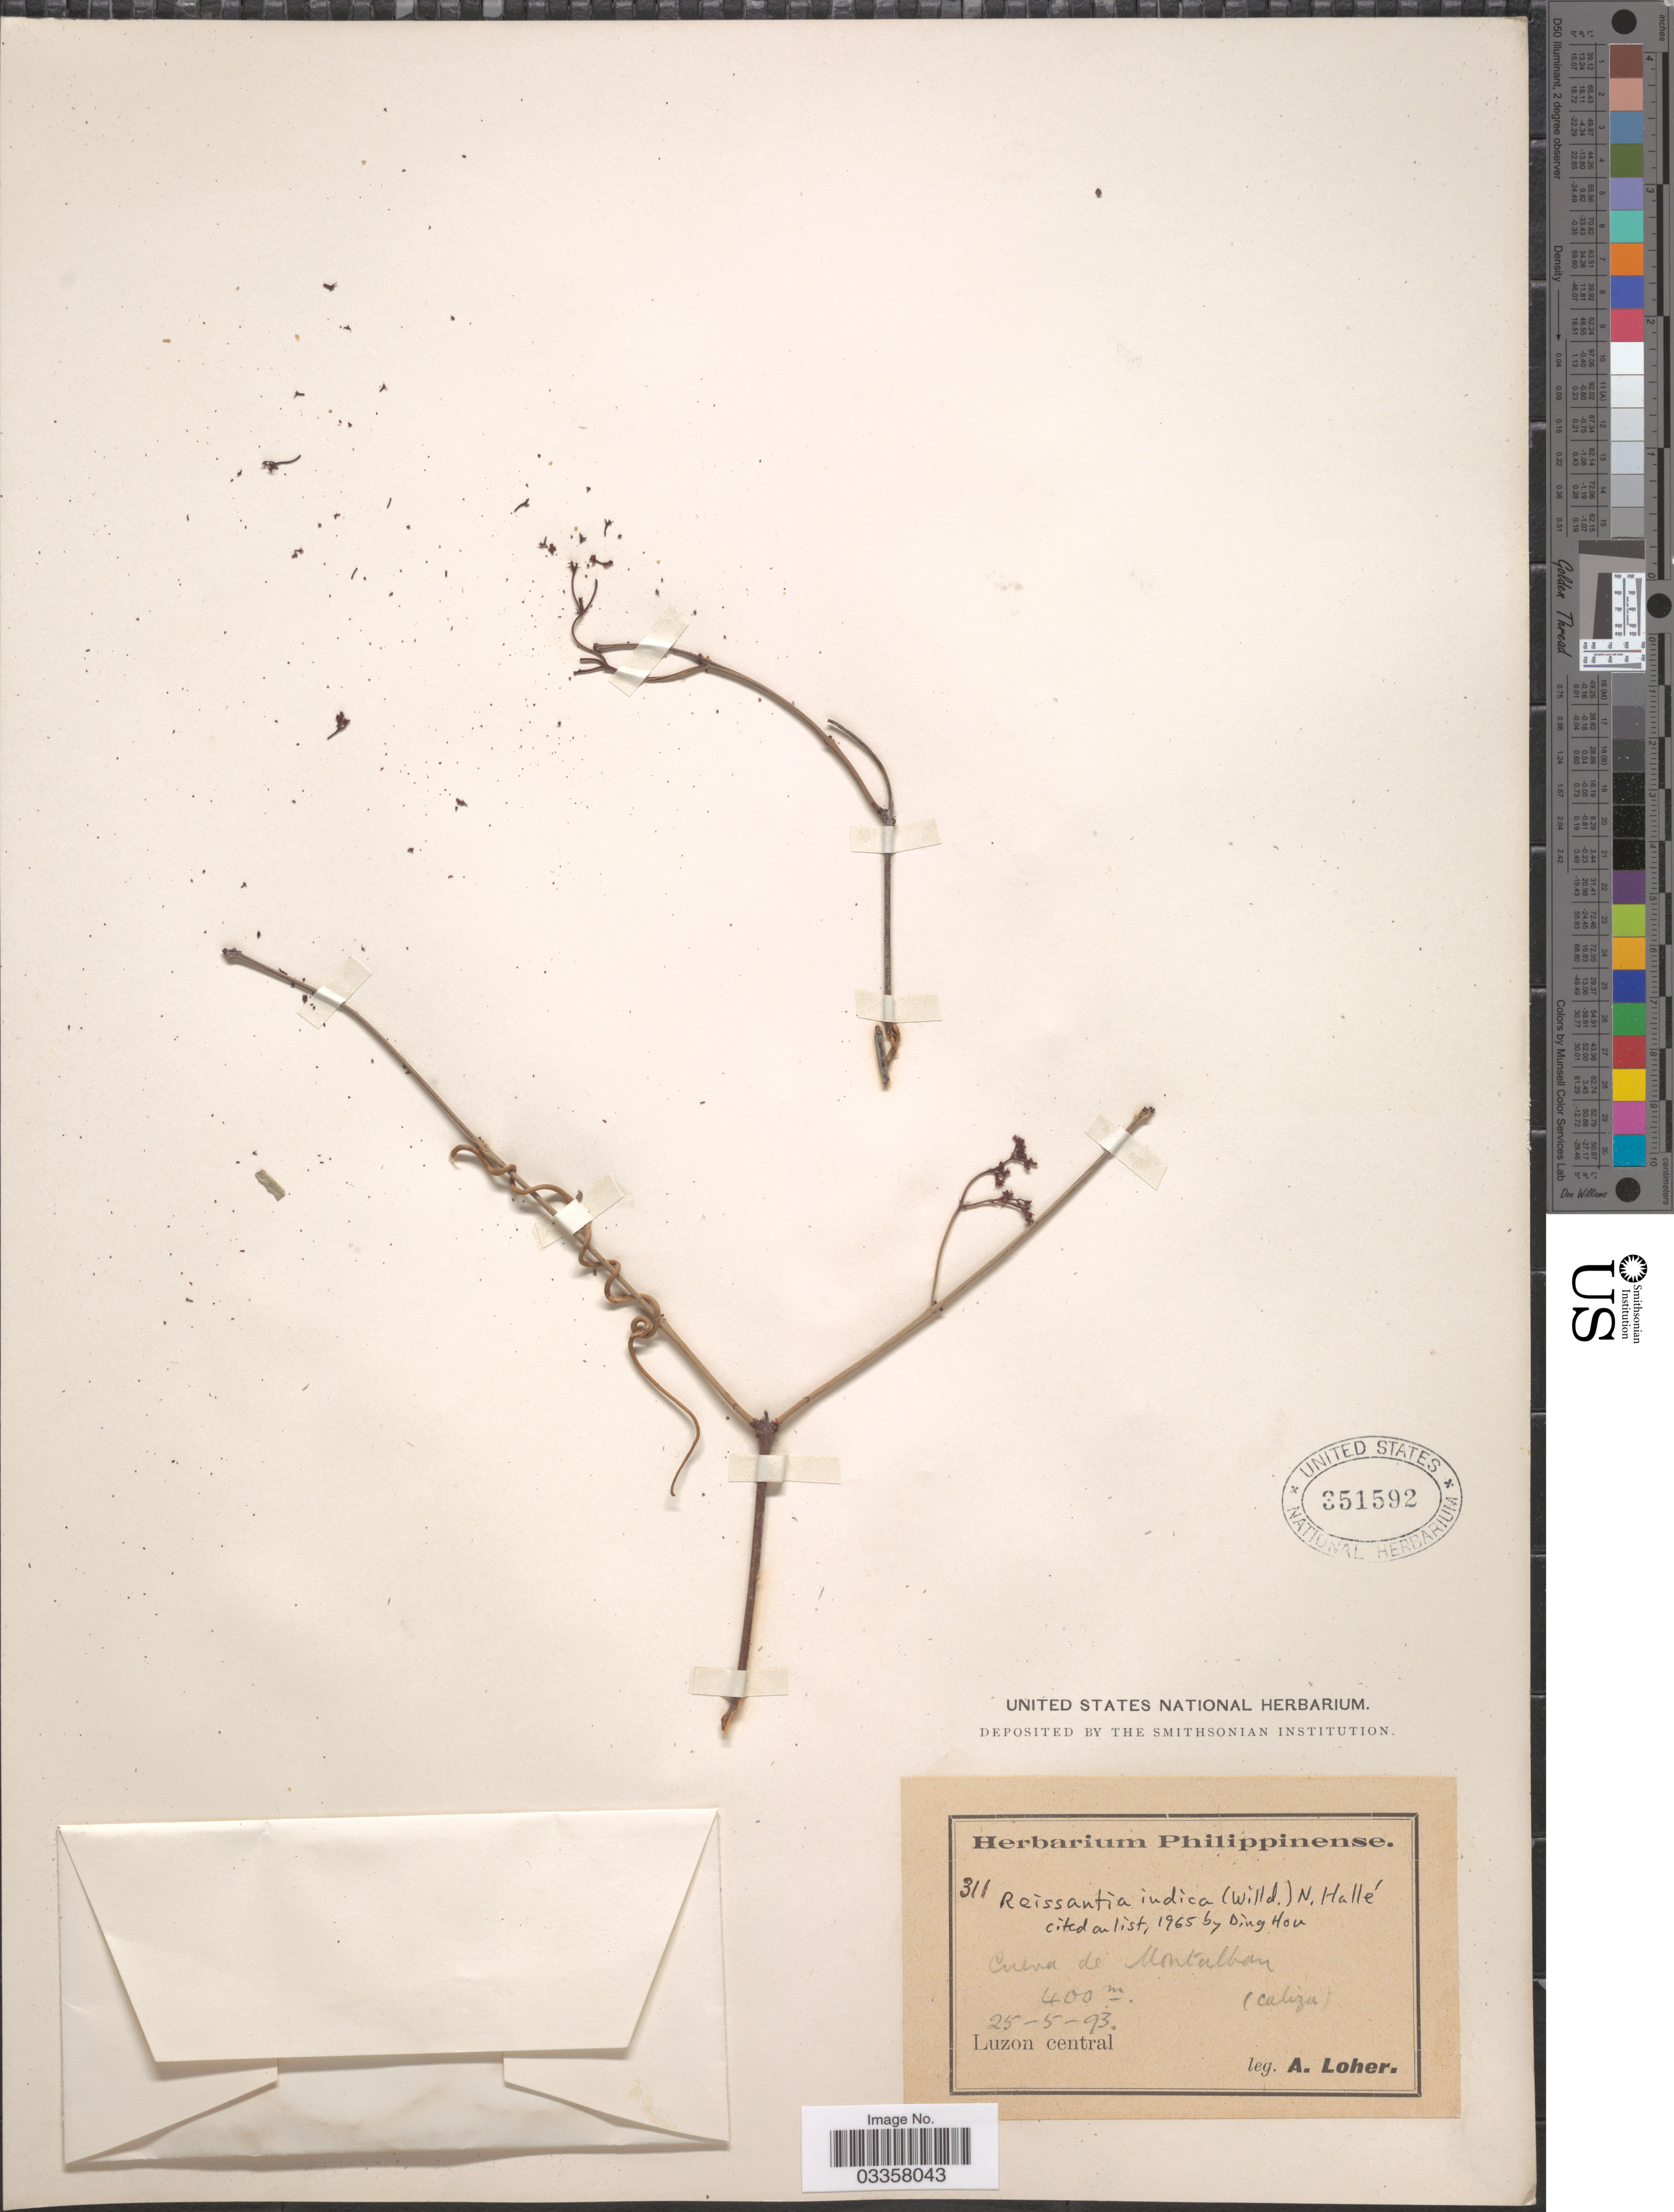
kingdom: Plantae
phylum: Tracheophyta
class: Magnoliopsida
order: Celastrales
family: Celastraceae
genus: Reissantia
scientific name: Reissantia indica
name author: (Willd.) N. Hallé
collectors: A. Loher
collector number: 311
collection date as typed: Transcribed d/m/y: 25/5/93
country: Philippines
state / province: Central Luzon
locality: Cueva de Montalban (Caliza), Luzon central.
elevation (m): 400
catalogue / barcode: US 351592